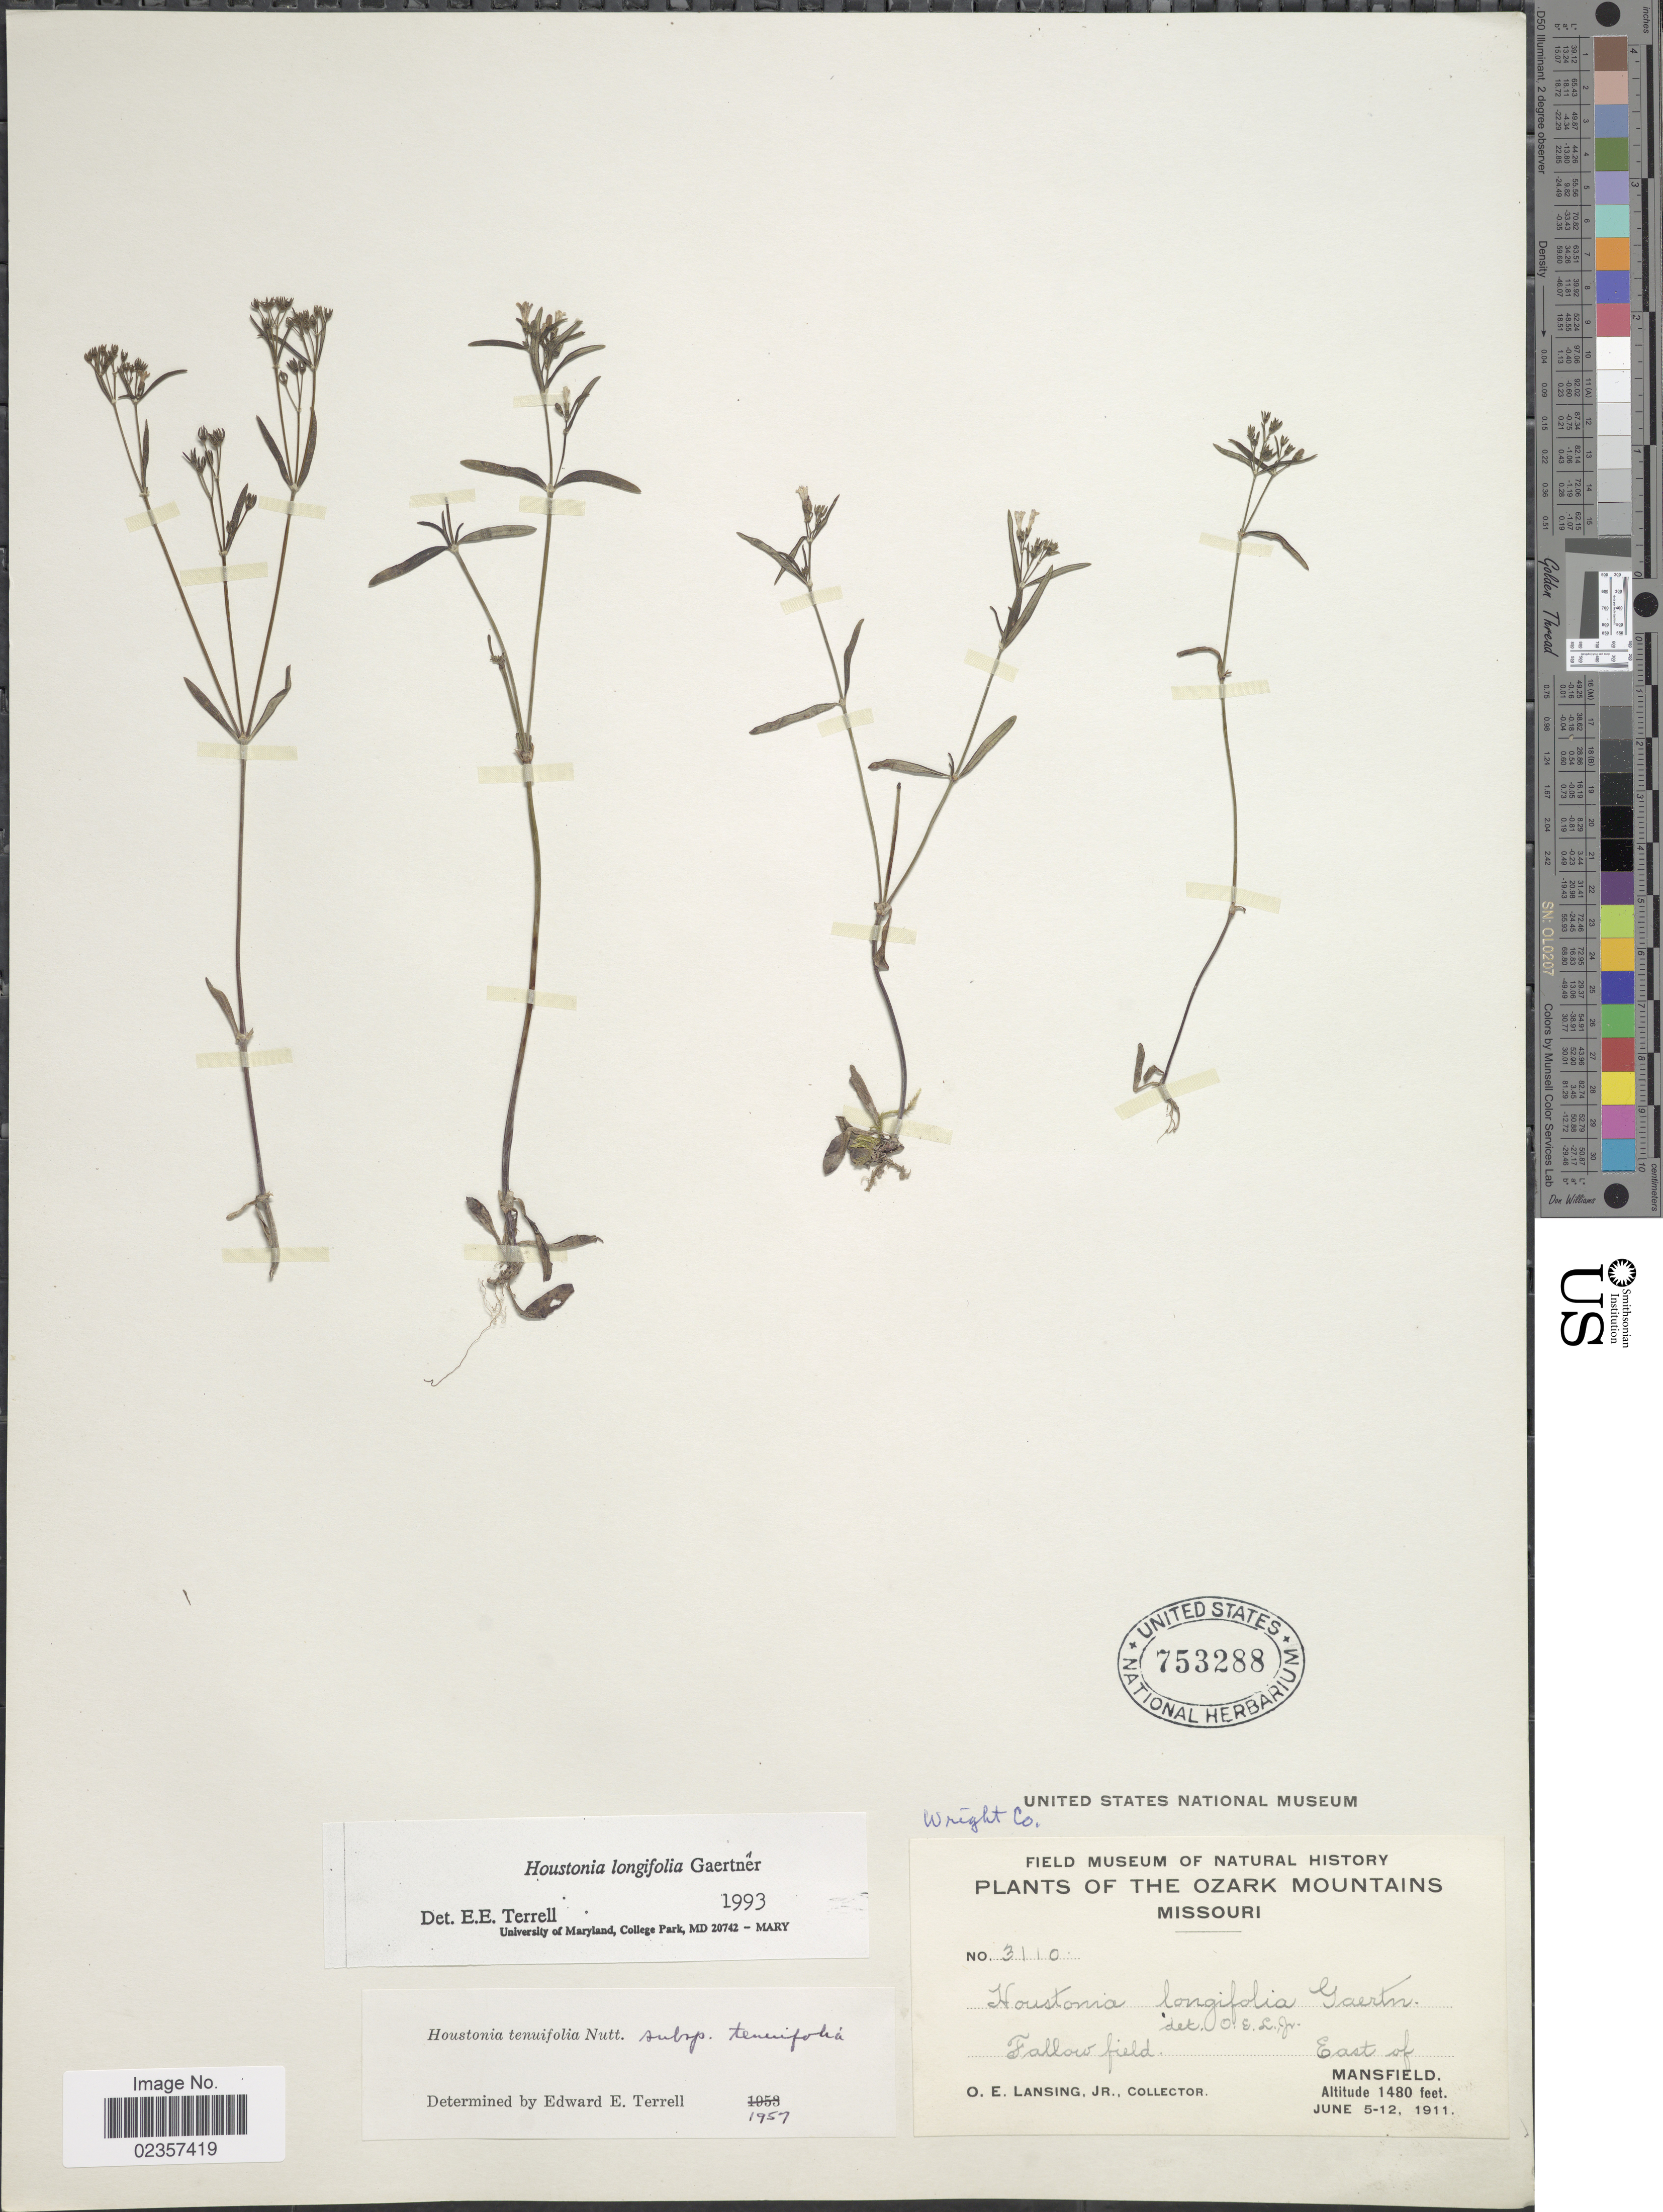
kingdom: Plantae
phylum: Tracheophyta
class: Magnoliopsida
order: Gentianales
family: Rubiaceae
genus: Houstonia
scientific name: Houstonia longifolia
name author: Gaertn.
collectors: O. E. Lansing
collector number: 3110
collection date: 1911-06-05/1911-06-12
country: United States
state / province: Missouri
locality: Ozark Mountains. Fallow field. East of Mansfield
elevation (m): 451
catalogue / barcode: US 753288